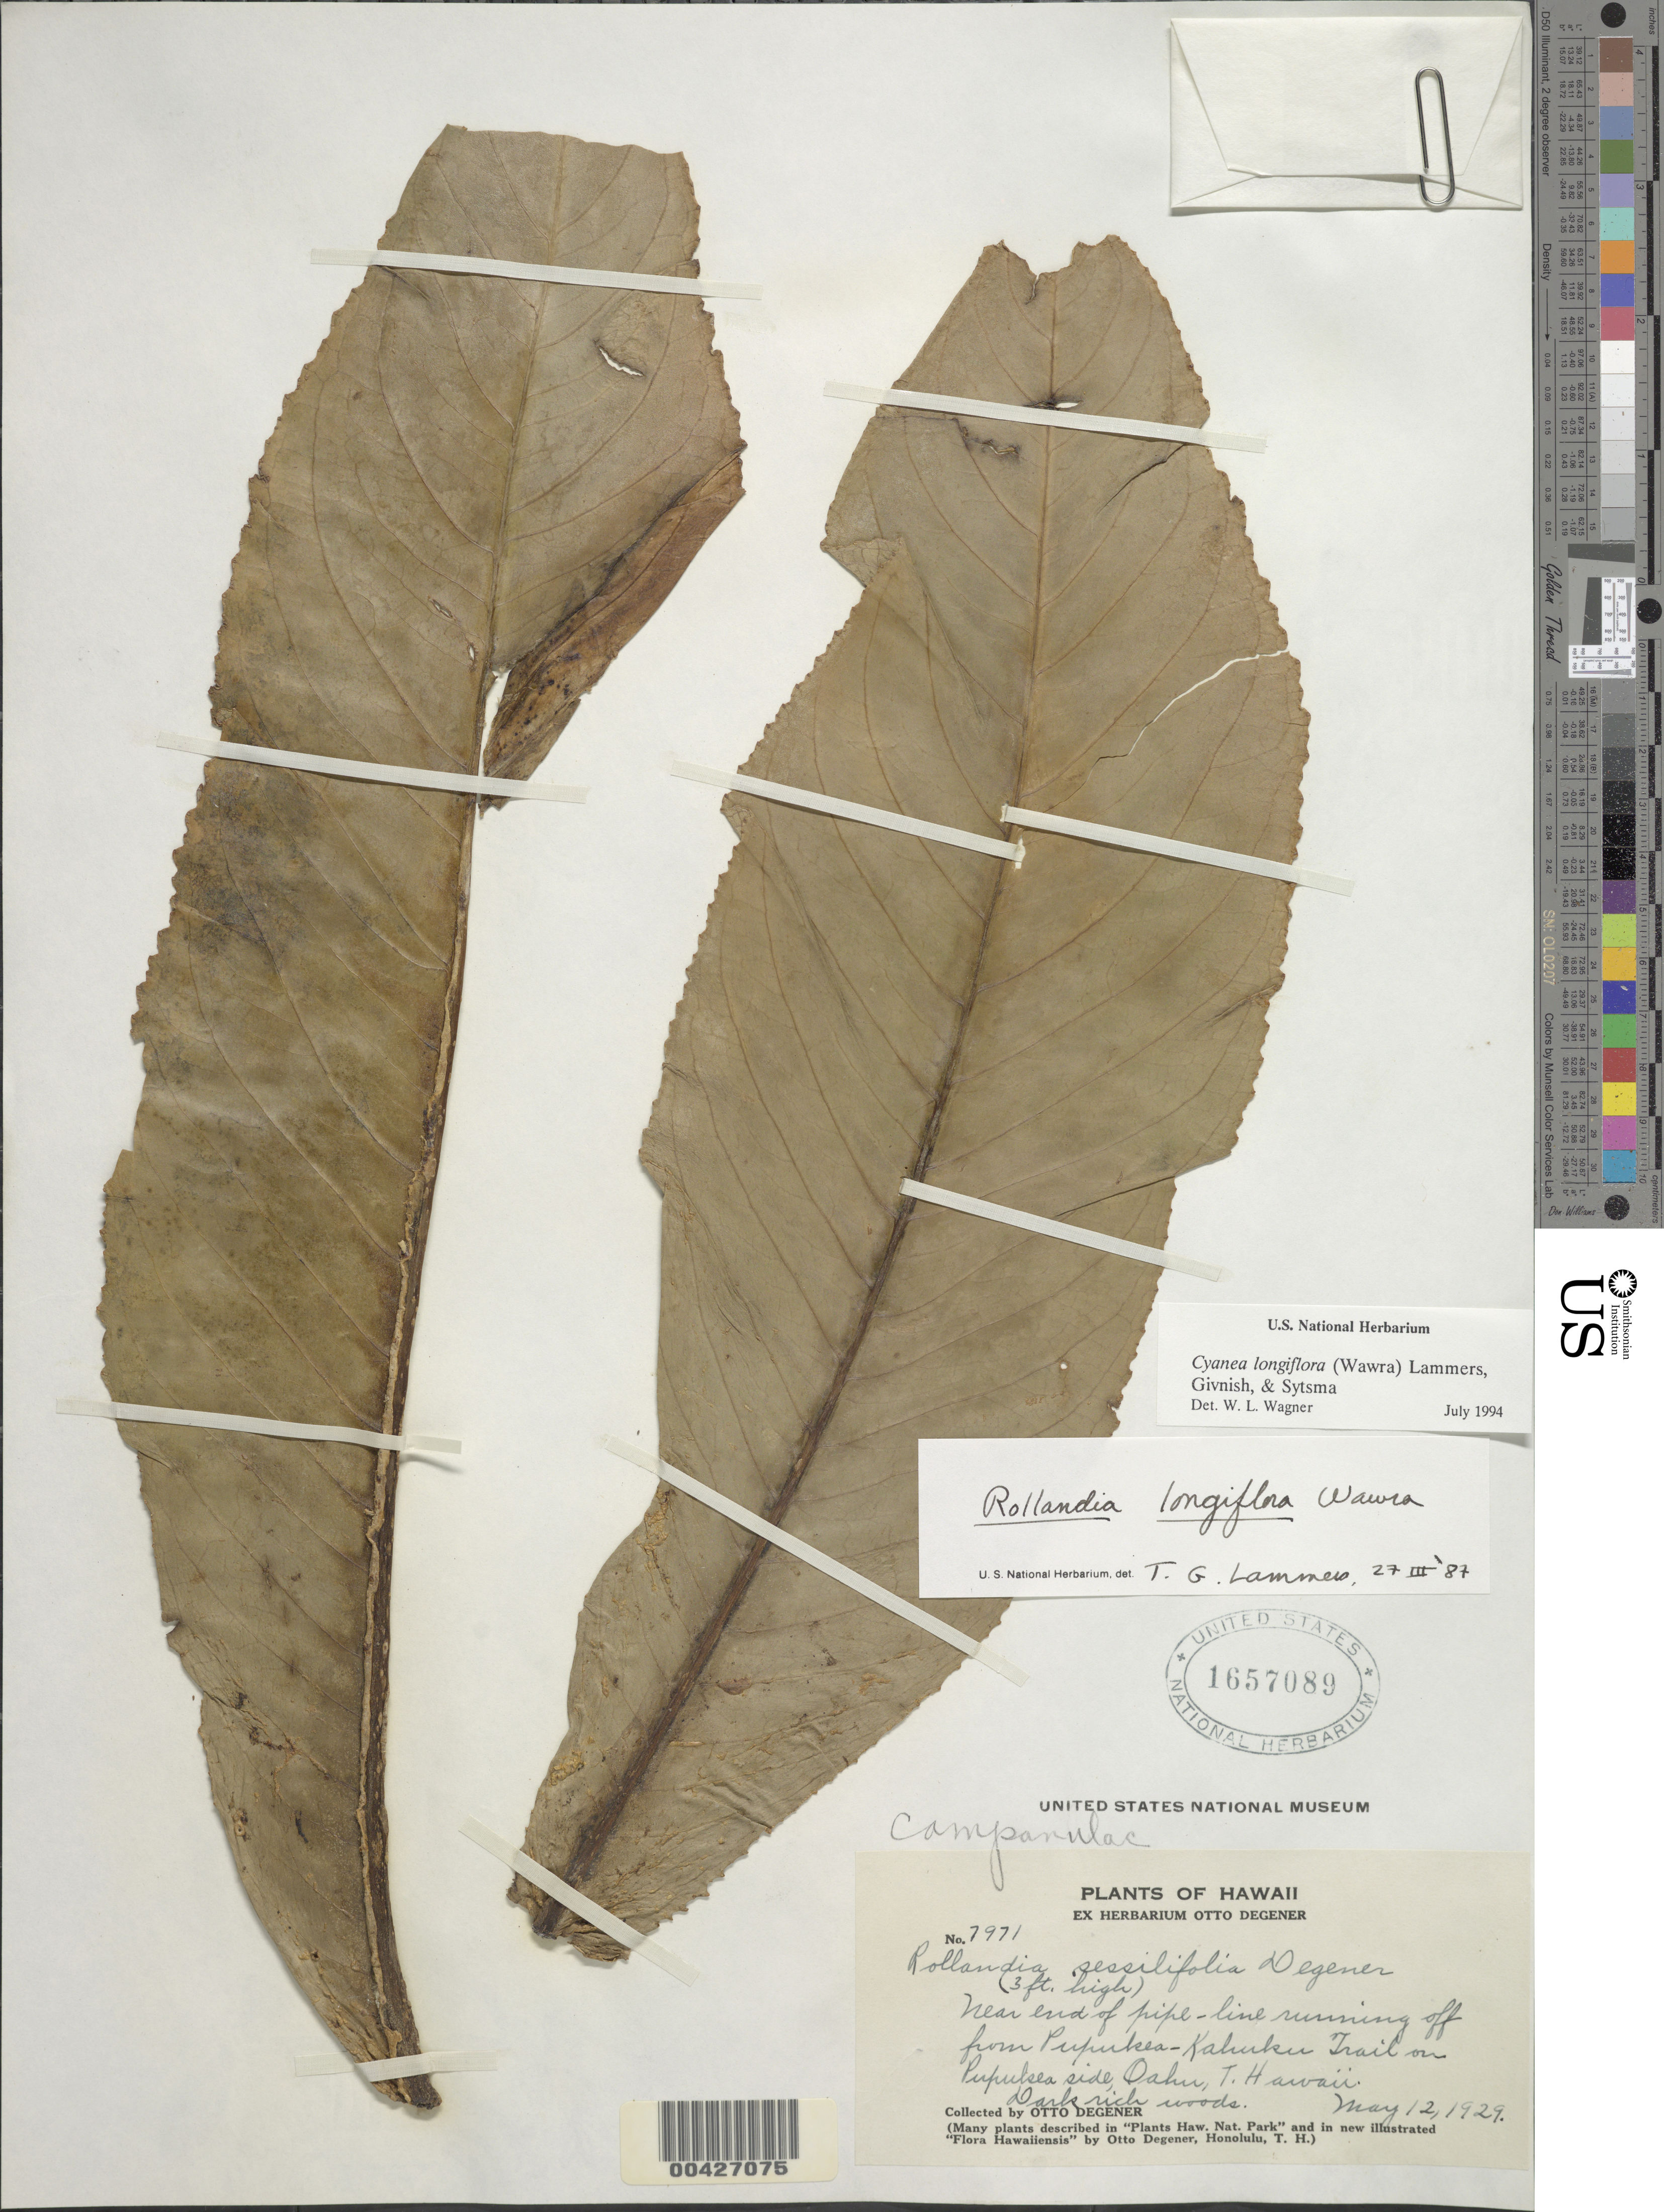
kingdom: Plantae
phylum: Tracheophyta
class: Magnoliopsida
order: Asterales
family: Campanulaceae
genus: Cyanea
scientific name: Cyanea longiflora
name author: (Wawra) Lammers et al.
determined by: Wagner, W. L., (BOT), Smithsonian Institution - National Museum of Natural History (UNITED STATES)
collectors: O. Degener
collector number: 7971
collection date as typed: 12 May 1929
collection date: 1929-05-12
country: United States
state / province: Hawaii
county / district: Honolulu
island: Oahu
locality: Near end of pipe-line running off from Pupukea - Kahuku Trail on Pupukea side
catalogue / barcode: US 1657089